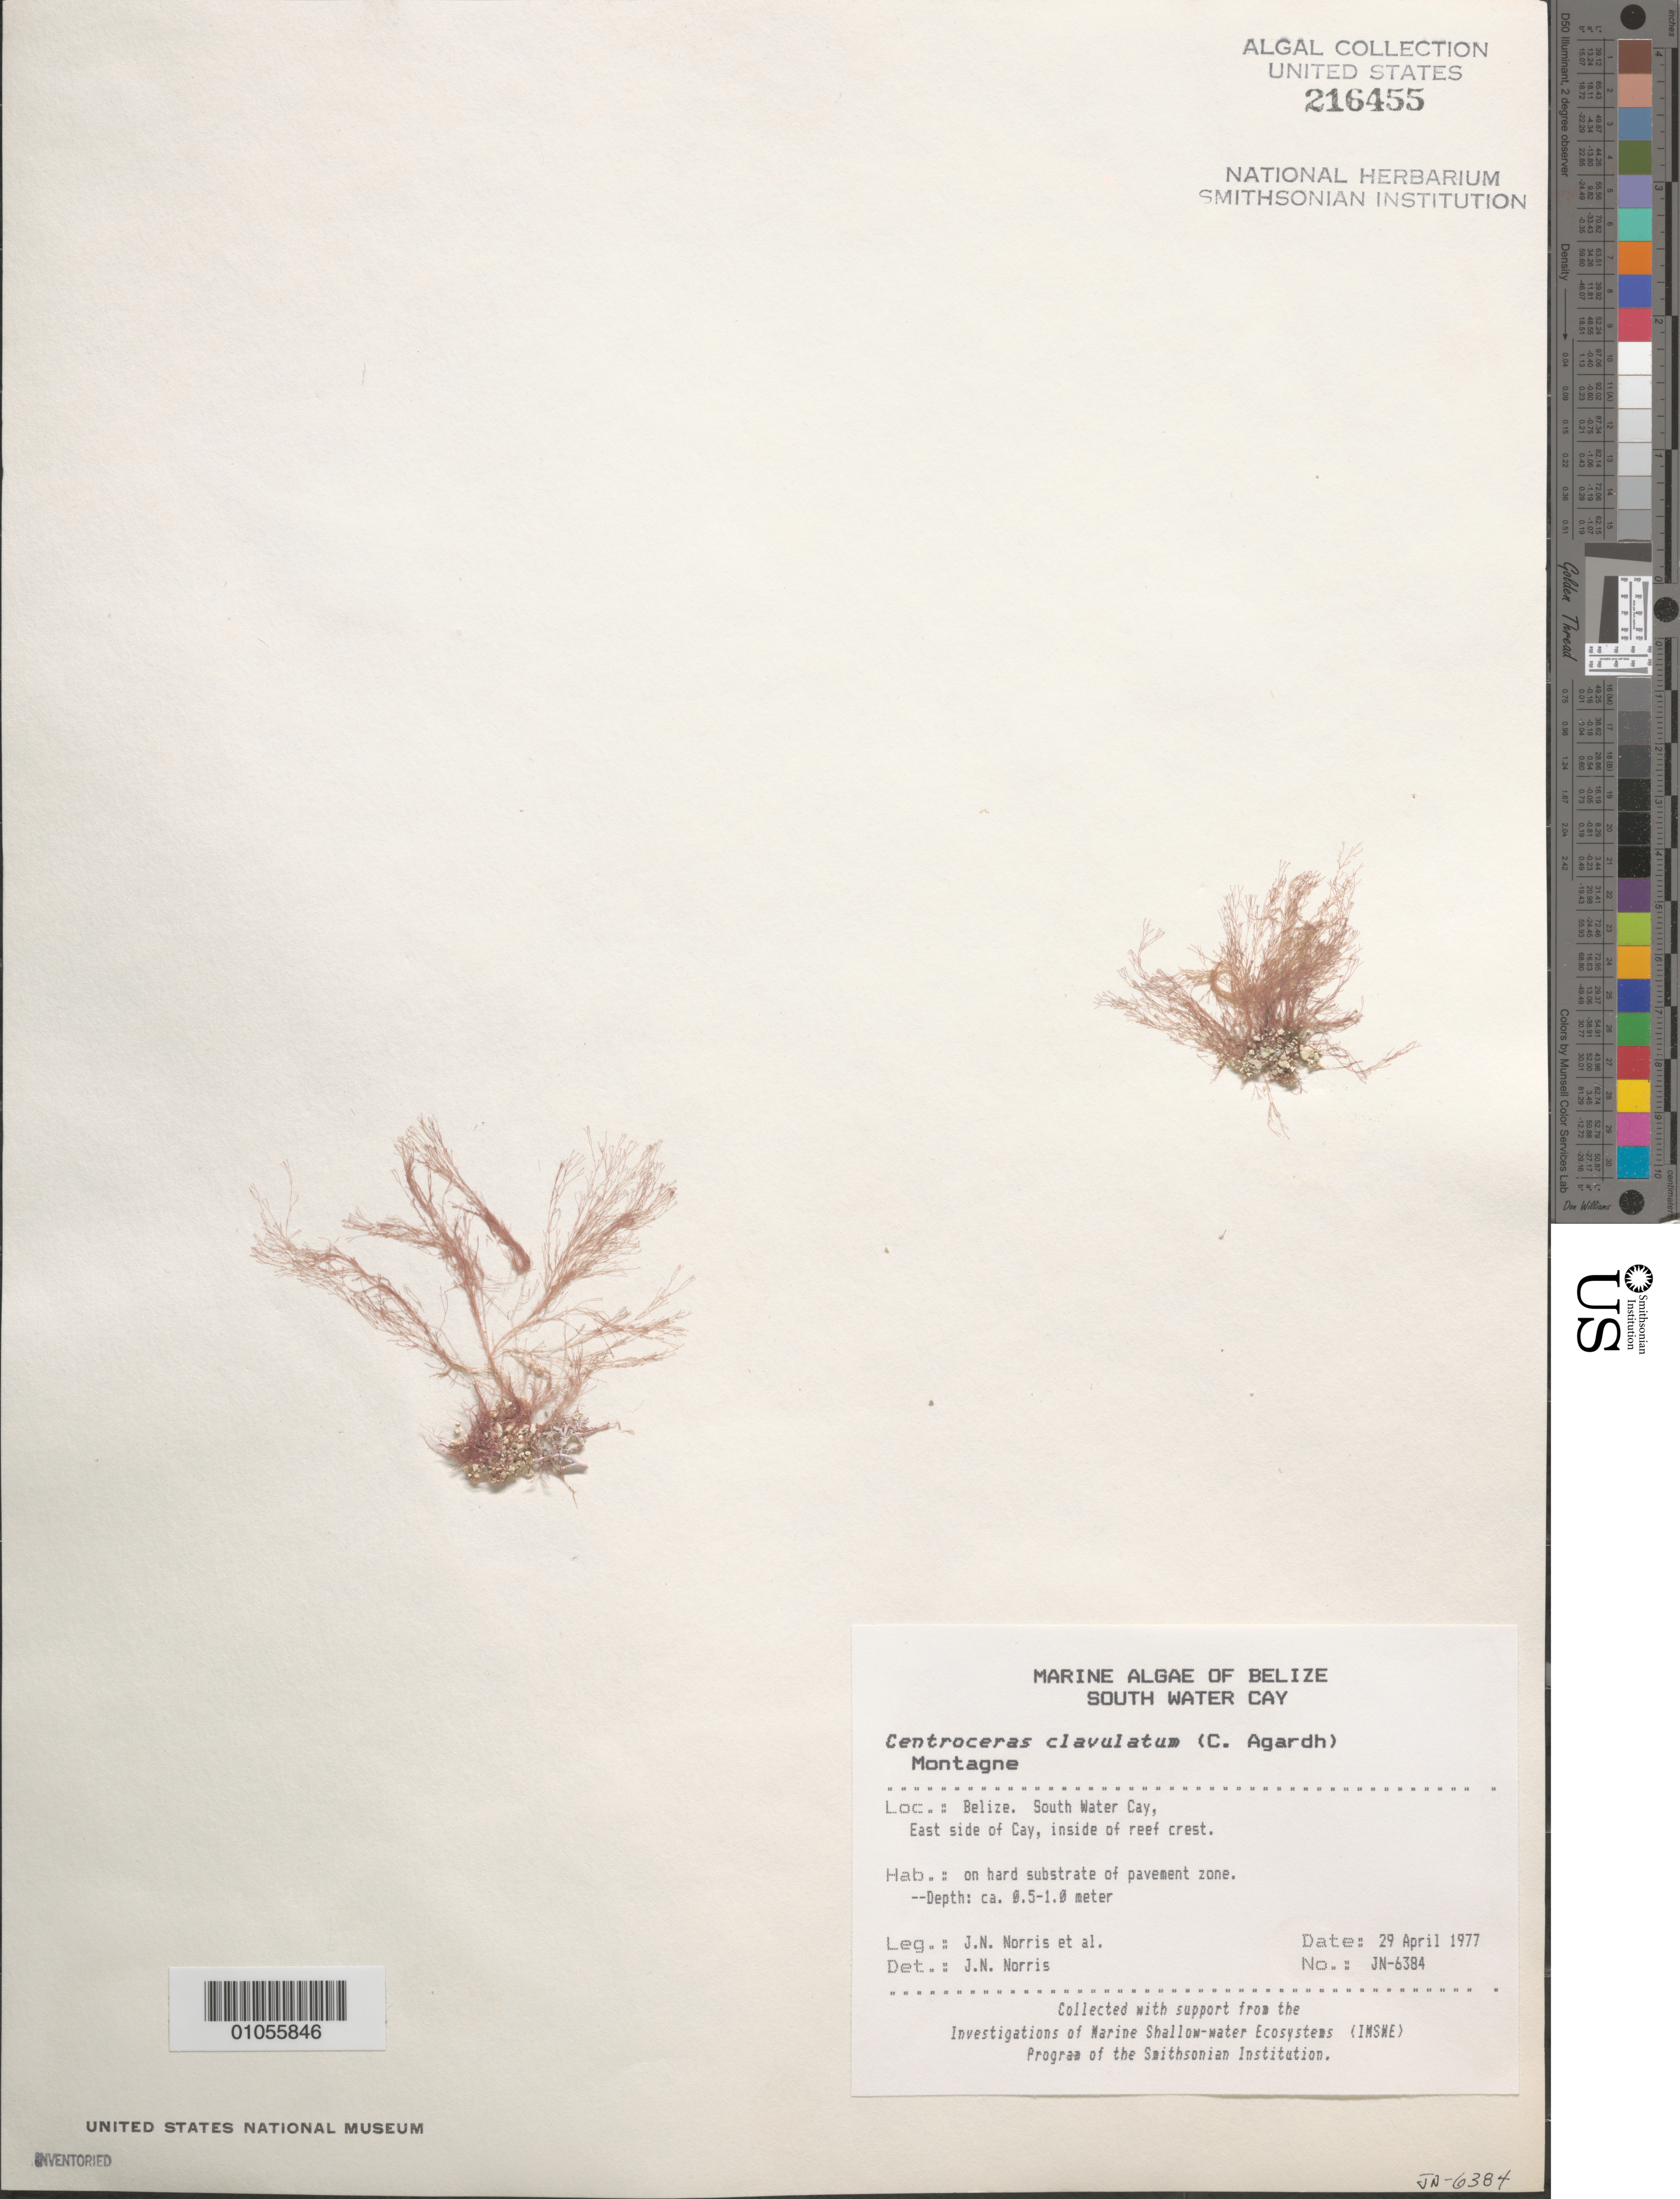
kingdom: Plantae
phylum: Rhodophyta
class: Florideophyceae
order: Ceramiales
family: Ceramiaceae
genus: Centroceras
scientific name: Centroceras clavulatum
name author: (C. Agardh) Mont.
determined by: Norris, James N.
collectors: J. N. Norris, K. E. Bucher, W. Fenical & O. McConnell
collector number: JN-6384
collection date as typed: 29 Apr 1977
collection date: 1977-04-29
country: Belize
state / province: Stann Creek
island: South Water Cay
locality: East side of cay, lagoon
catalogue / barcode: US 216455